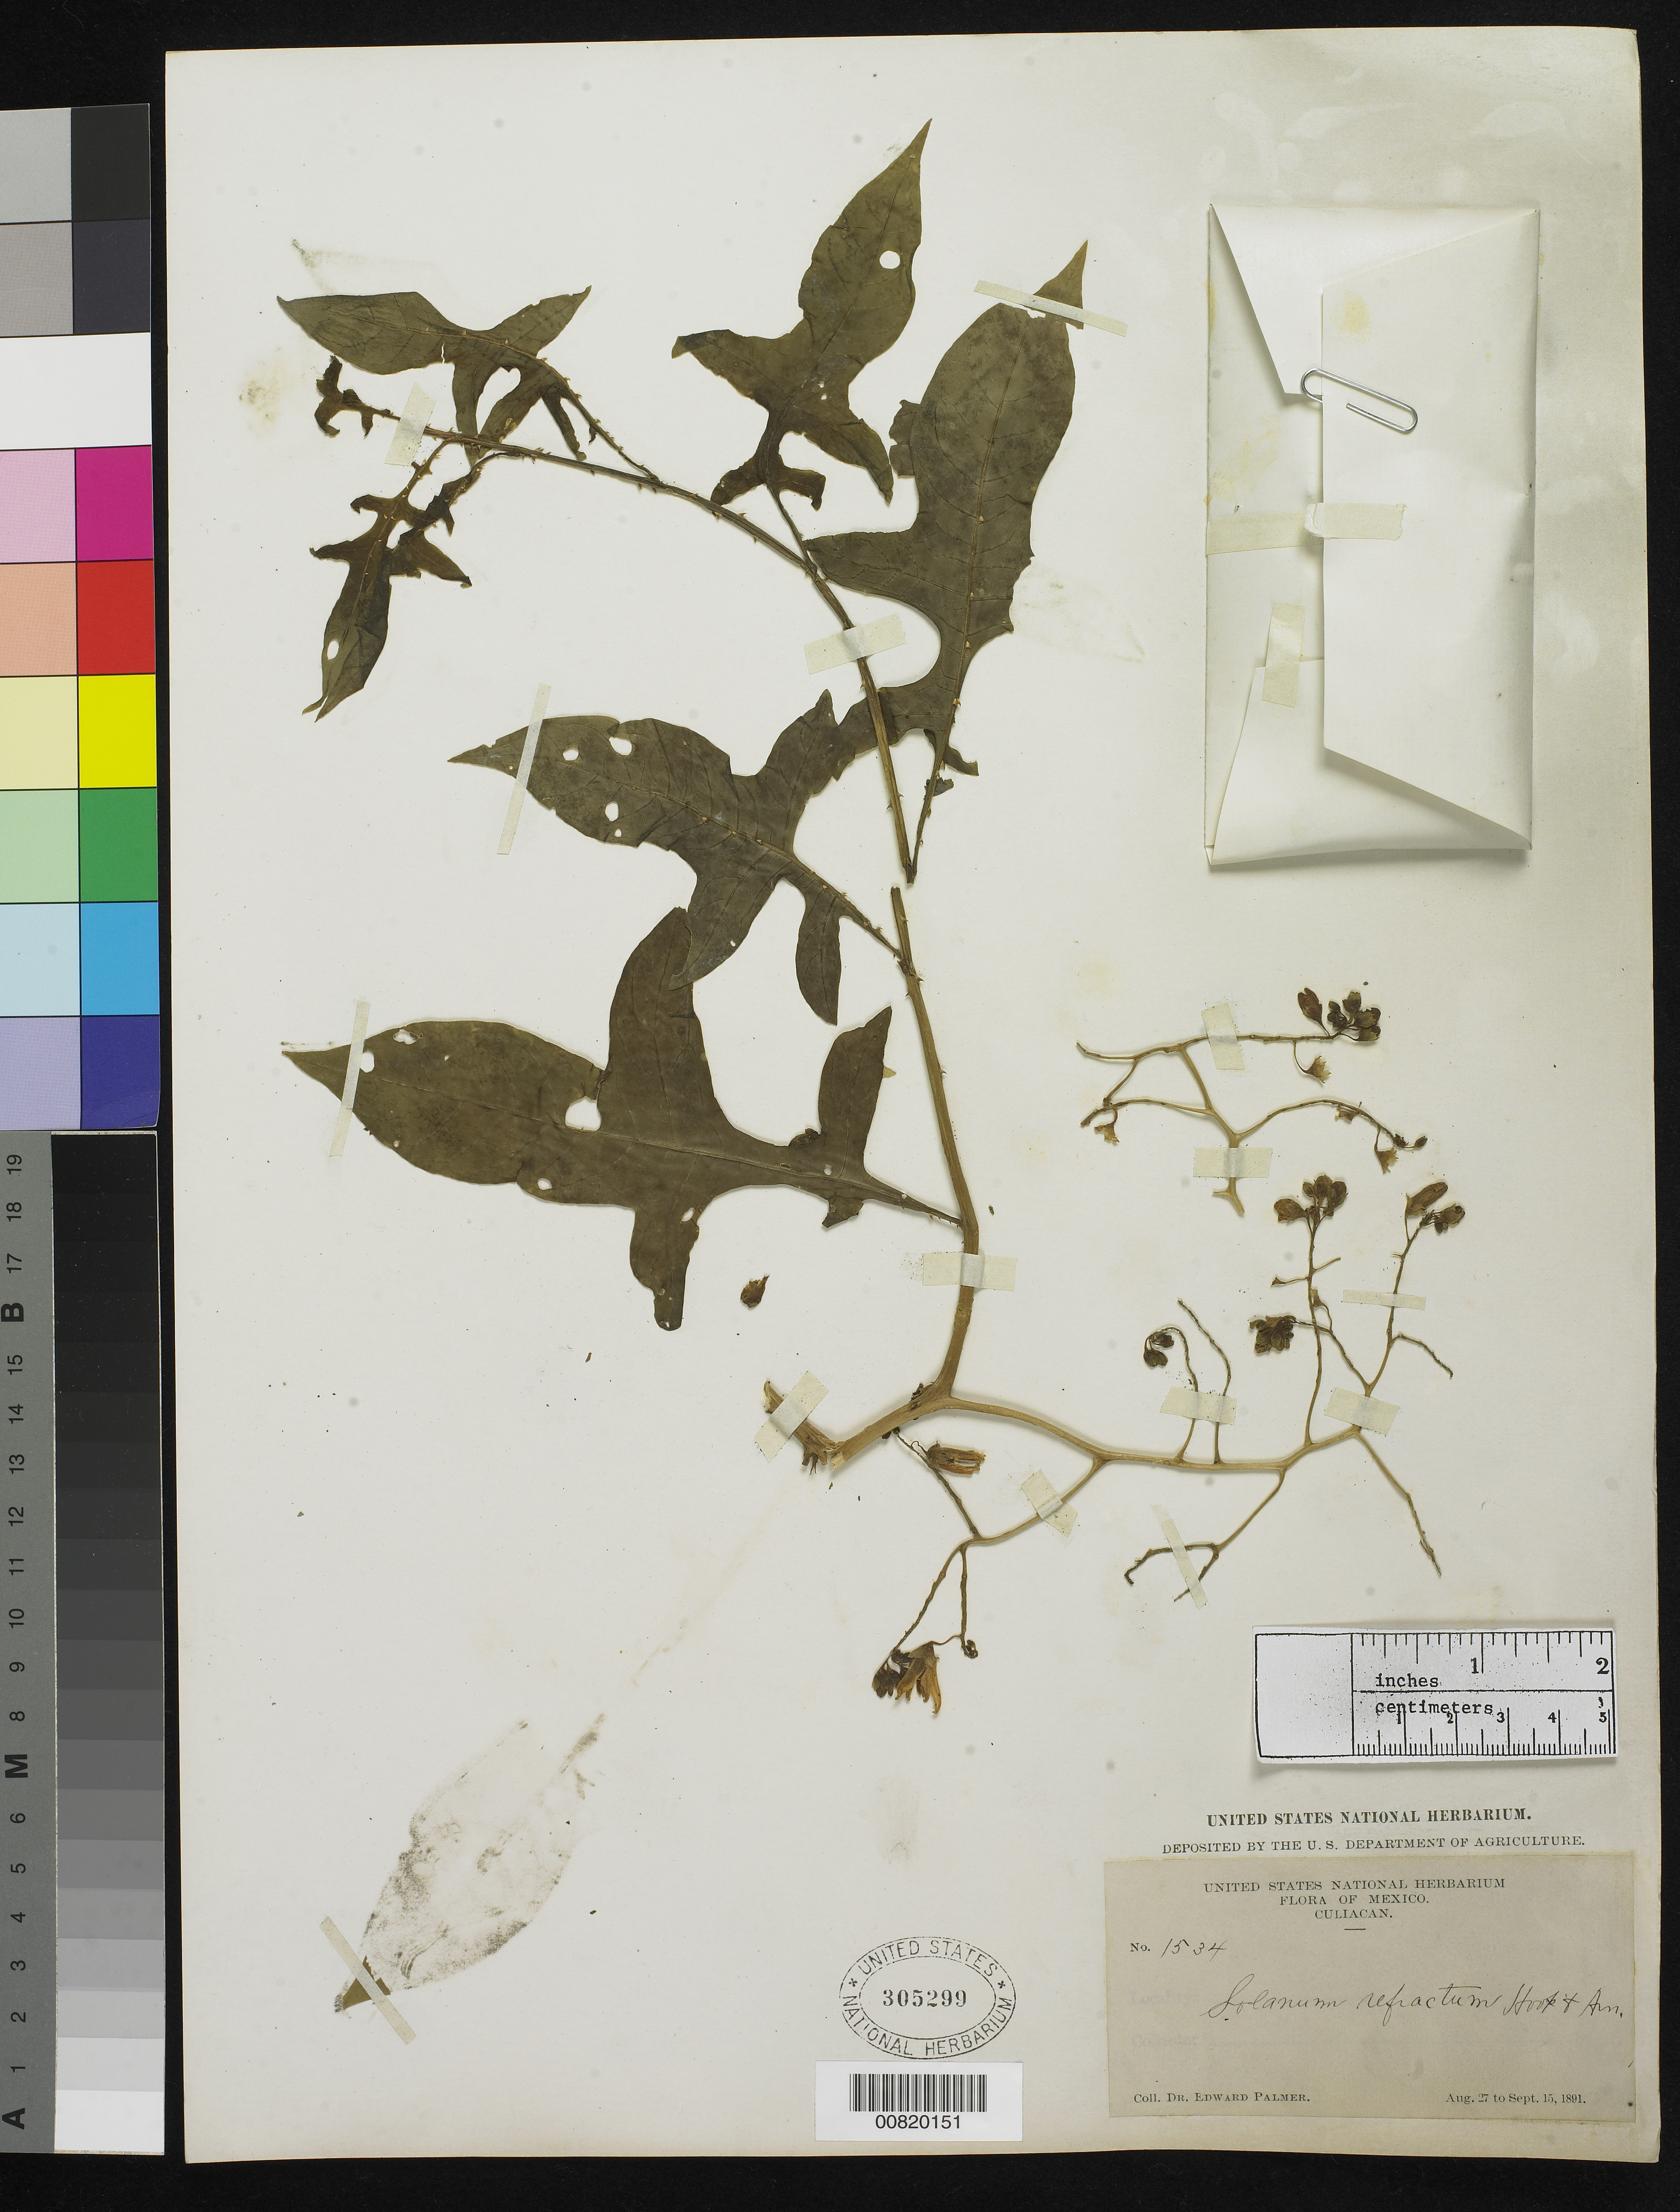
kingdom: Plantae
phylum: Tracheophyta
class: Magnoliopsida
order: Solanales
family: Solanaceae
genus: Solanum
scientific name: Solanum refractum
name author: Hook. & Arn.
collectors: E. Palmer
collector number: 1534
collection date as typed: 27 Aug 1891 to 15 Sep 1891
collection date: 1891-08-27/1891-09-15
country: Mexico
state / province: Sinaloa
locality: Culiacan, Sinaloa.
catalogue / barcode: US 305299